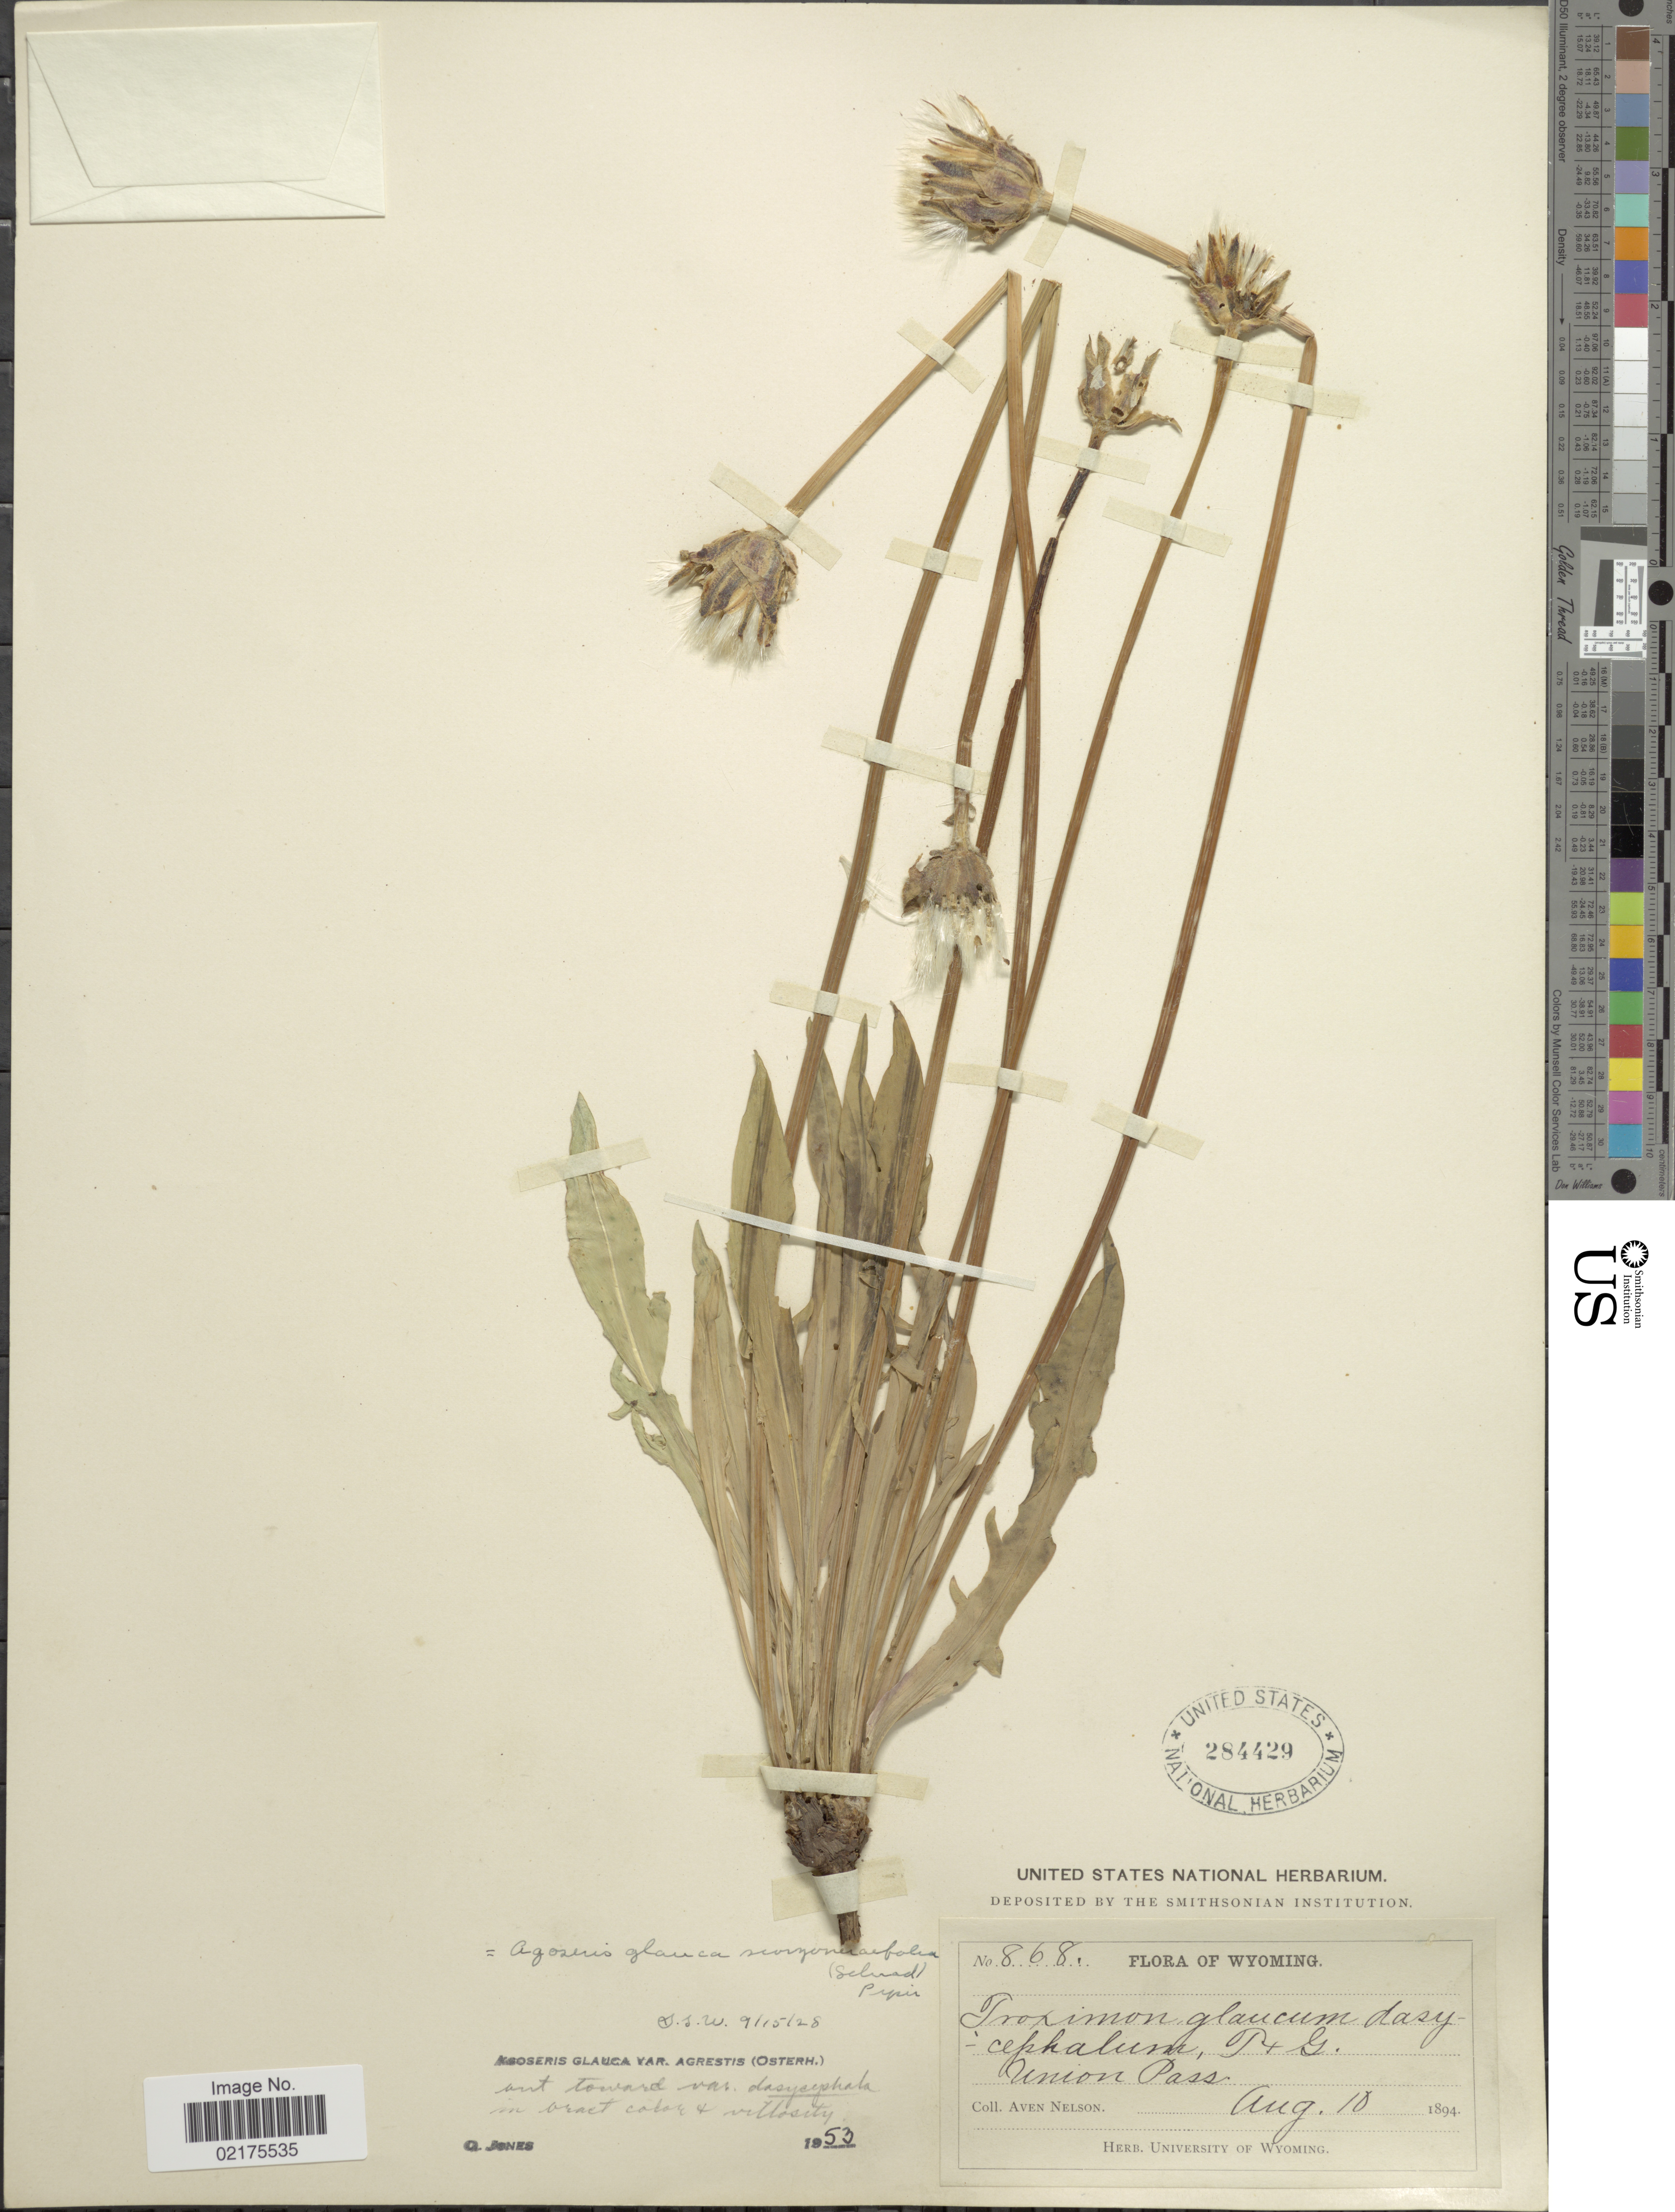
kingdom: Plantae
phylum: Tracheophyta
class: Magnoliopsida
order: Asterales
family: Asteraceae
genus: Agoseris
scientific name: Agoseris glauca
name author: (Pursh) Raf.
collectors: A. Nelson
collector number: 868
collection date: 1894-08-10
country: United States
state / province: Wyoming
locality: Union Pass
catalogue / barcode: US 284429